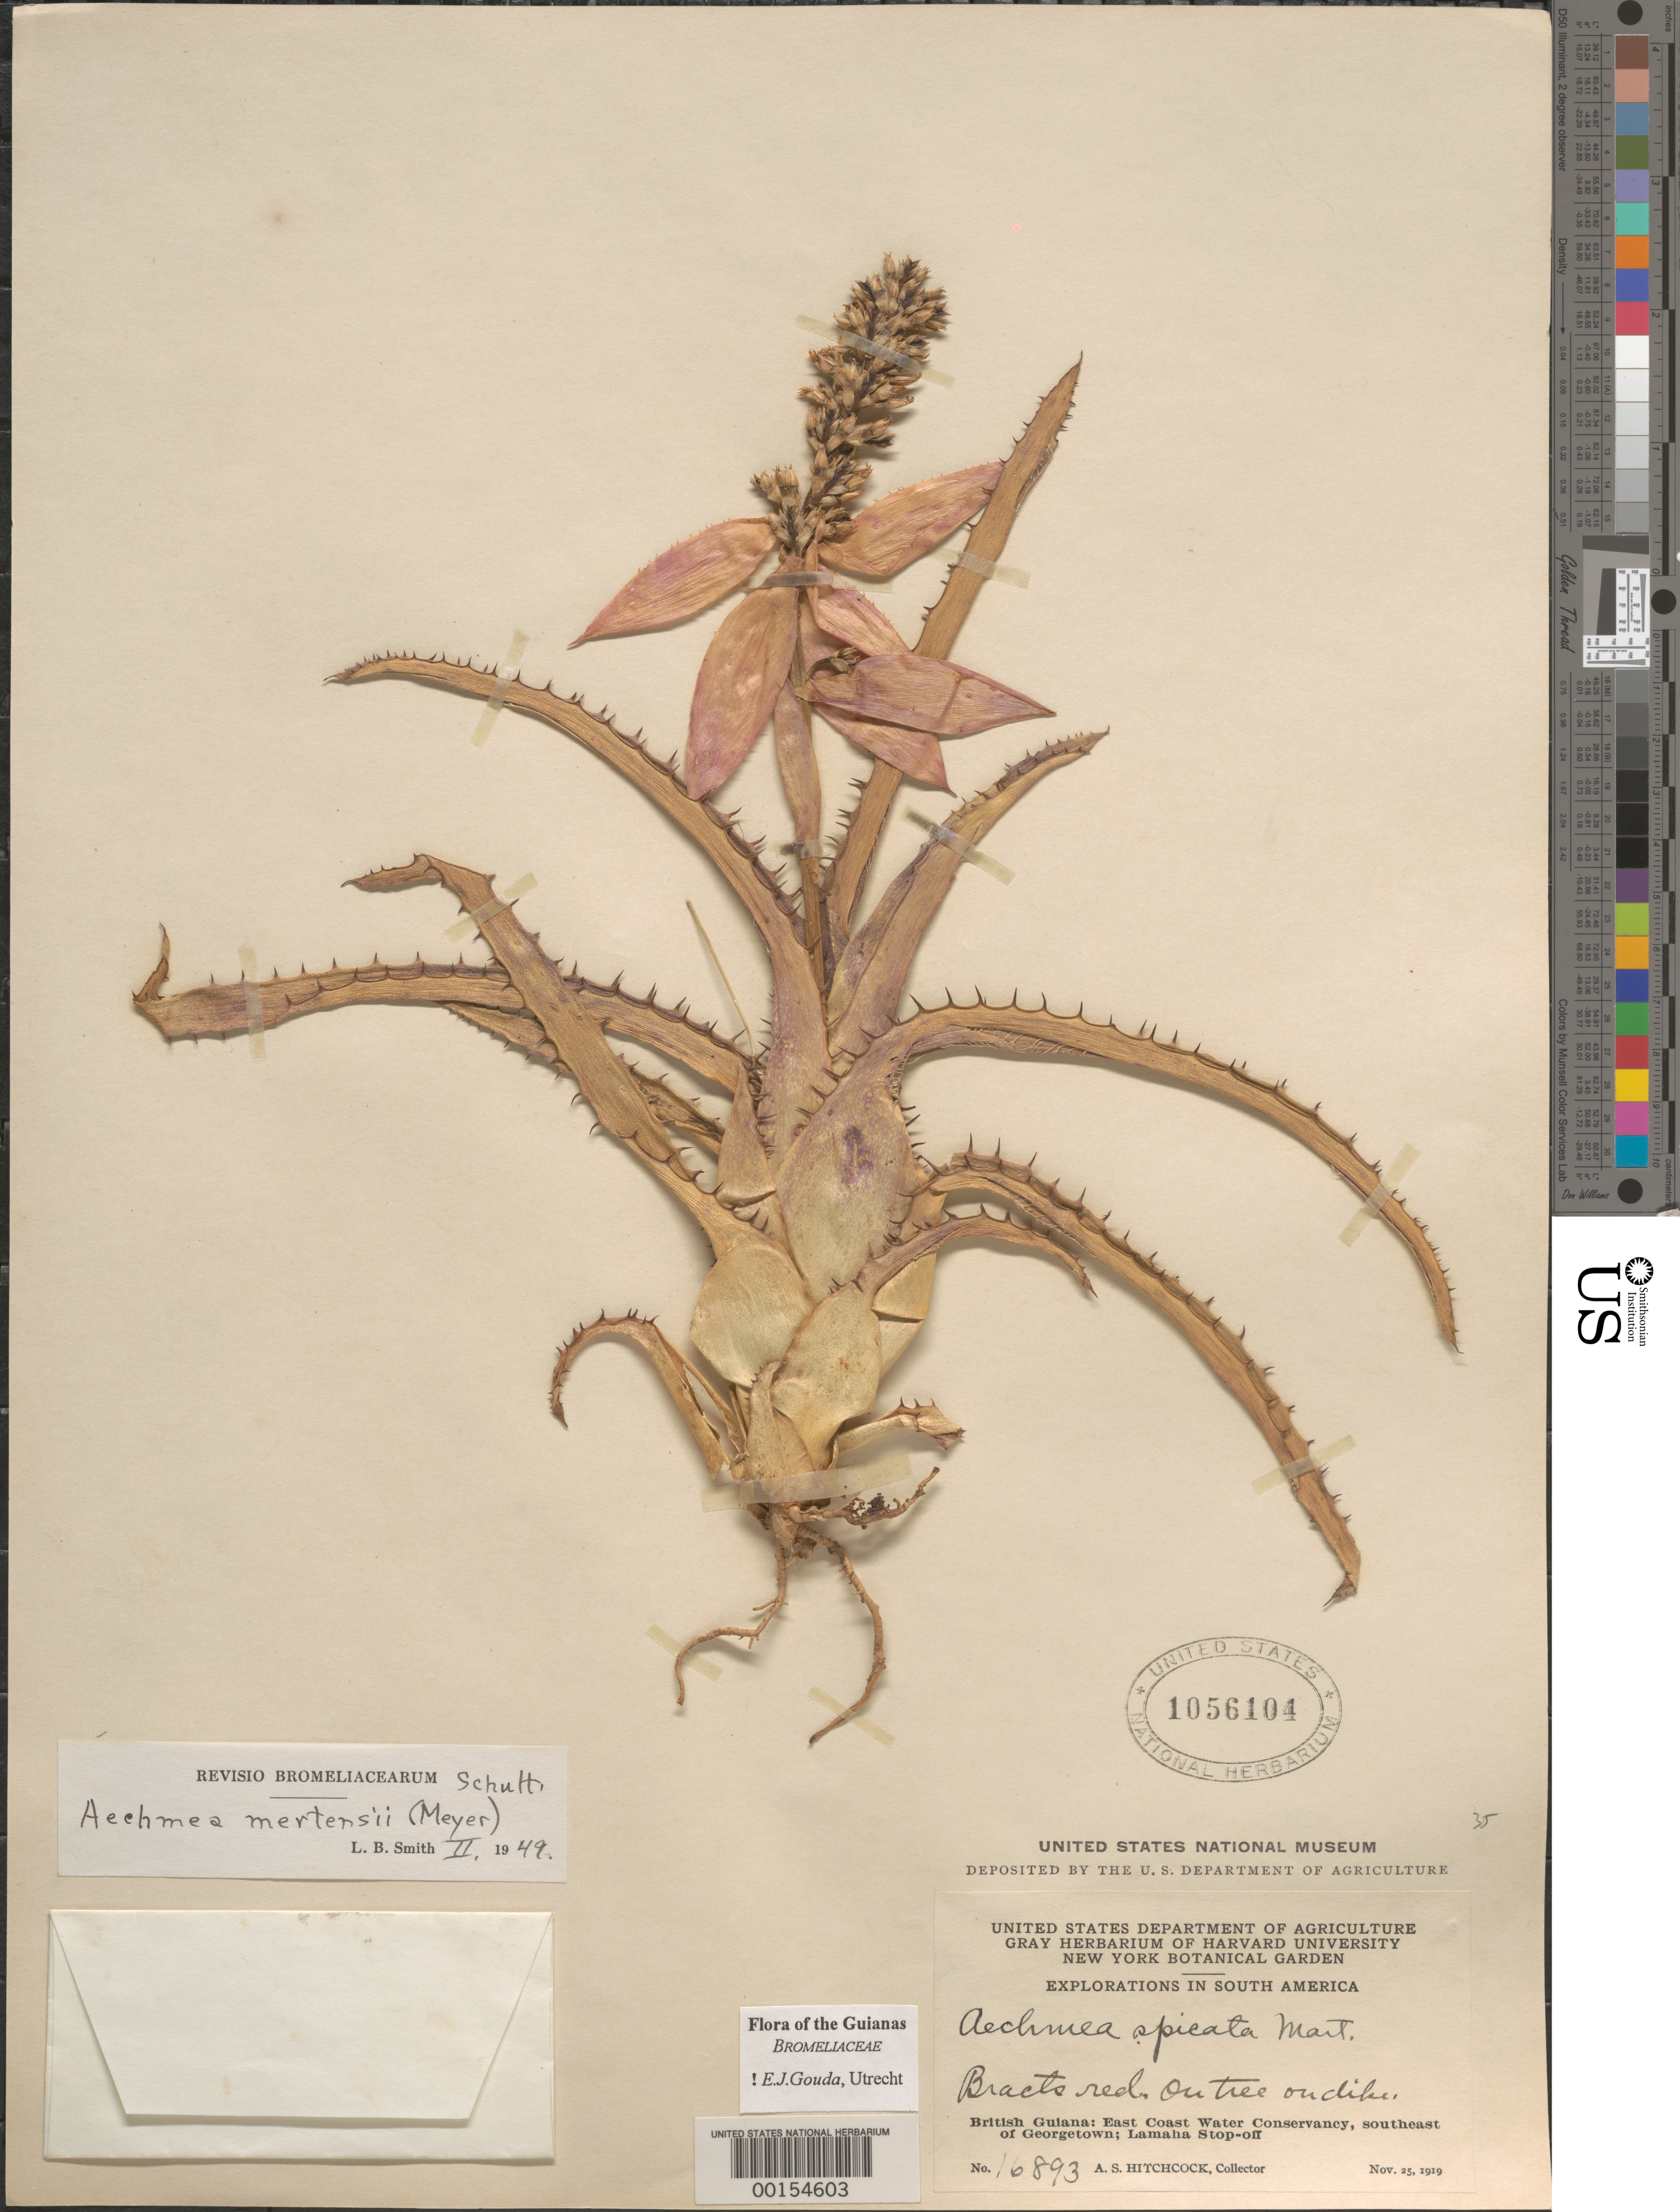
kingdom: Plantae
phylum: Tracheophyta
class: Liliopsida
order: Poales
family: Bromeliaceae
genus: Aechmea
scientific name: Aechmea mertensii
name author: (G. Mey.) Schult. & Schult. f.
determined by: Gouda, E. J.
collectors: A. S. Hitchcock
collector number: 16893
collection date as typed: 25-Nov-19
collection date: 1919-11-25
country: Guyana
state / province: Demerara-Mahaica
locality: Lamaha Stop-Off, Georgetown, SE of, East Coast Water Conservancy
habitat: On tree on dike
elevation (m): -2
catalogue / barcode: US 1056104